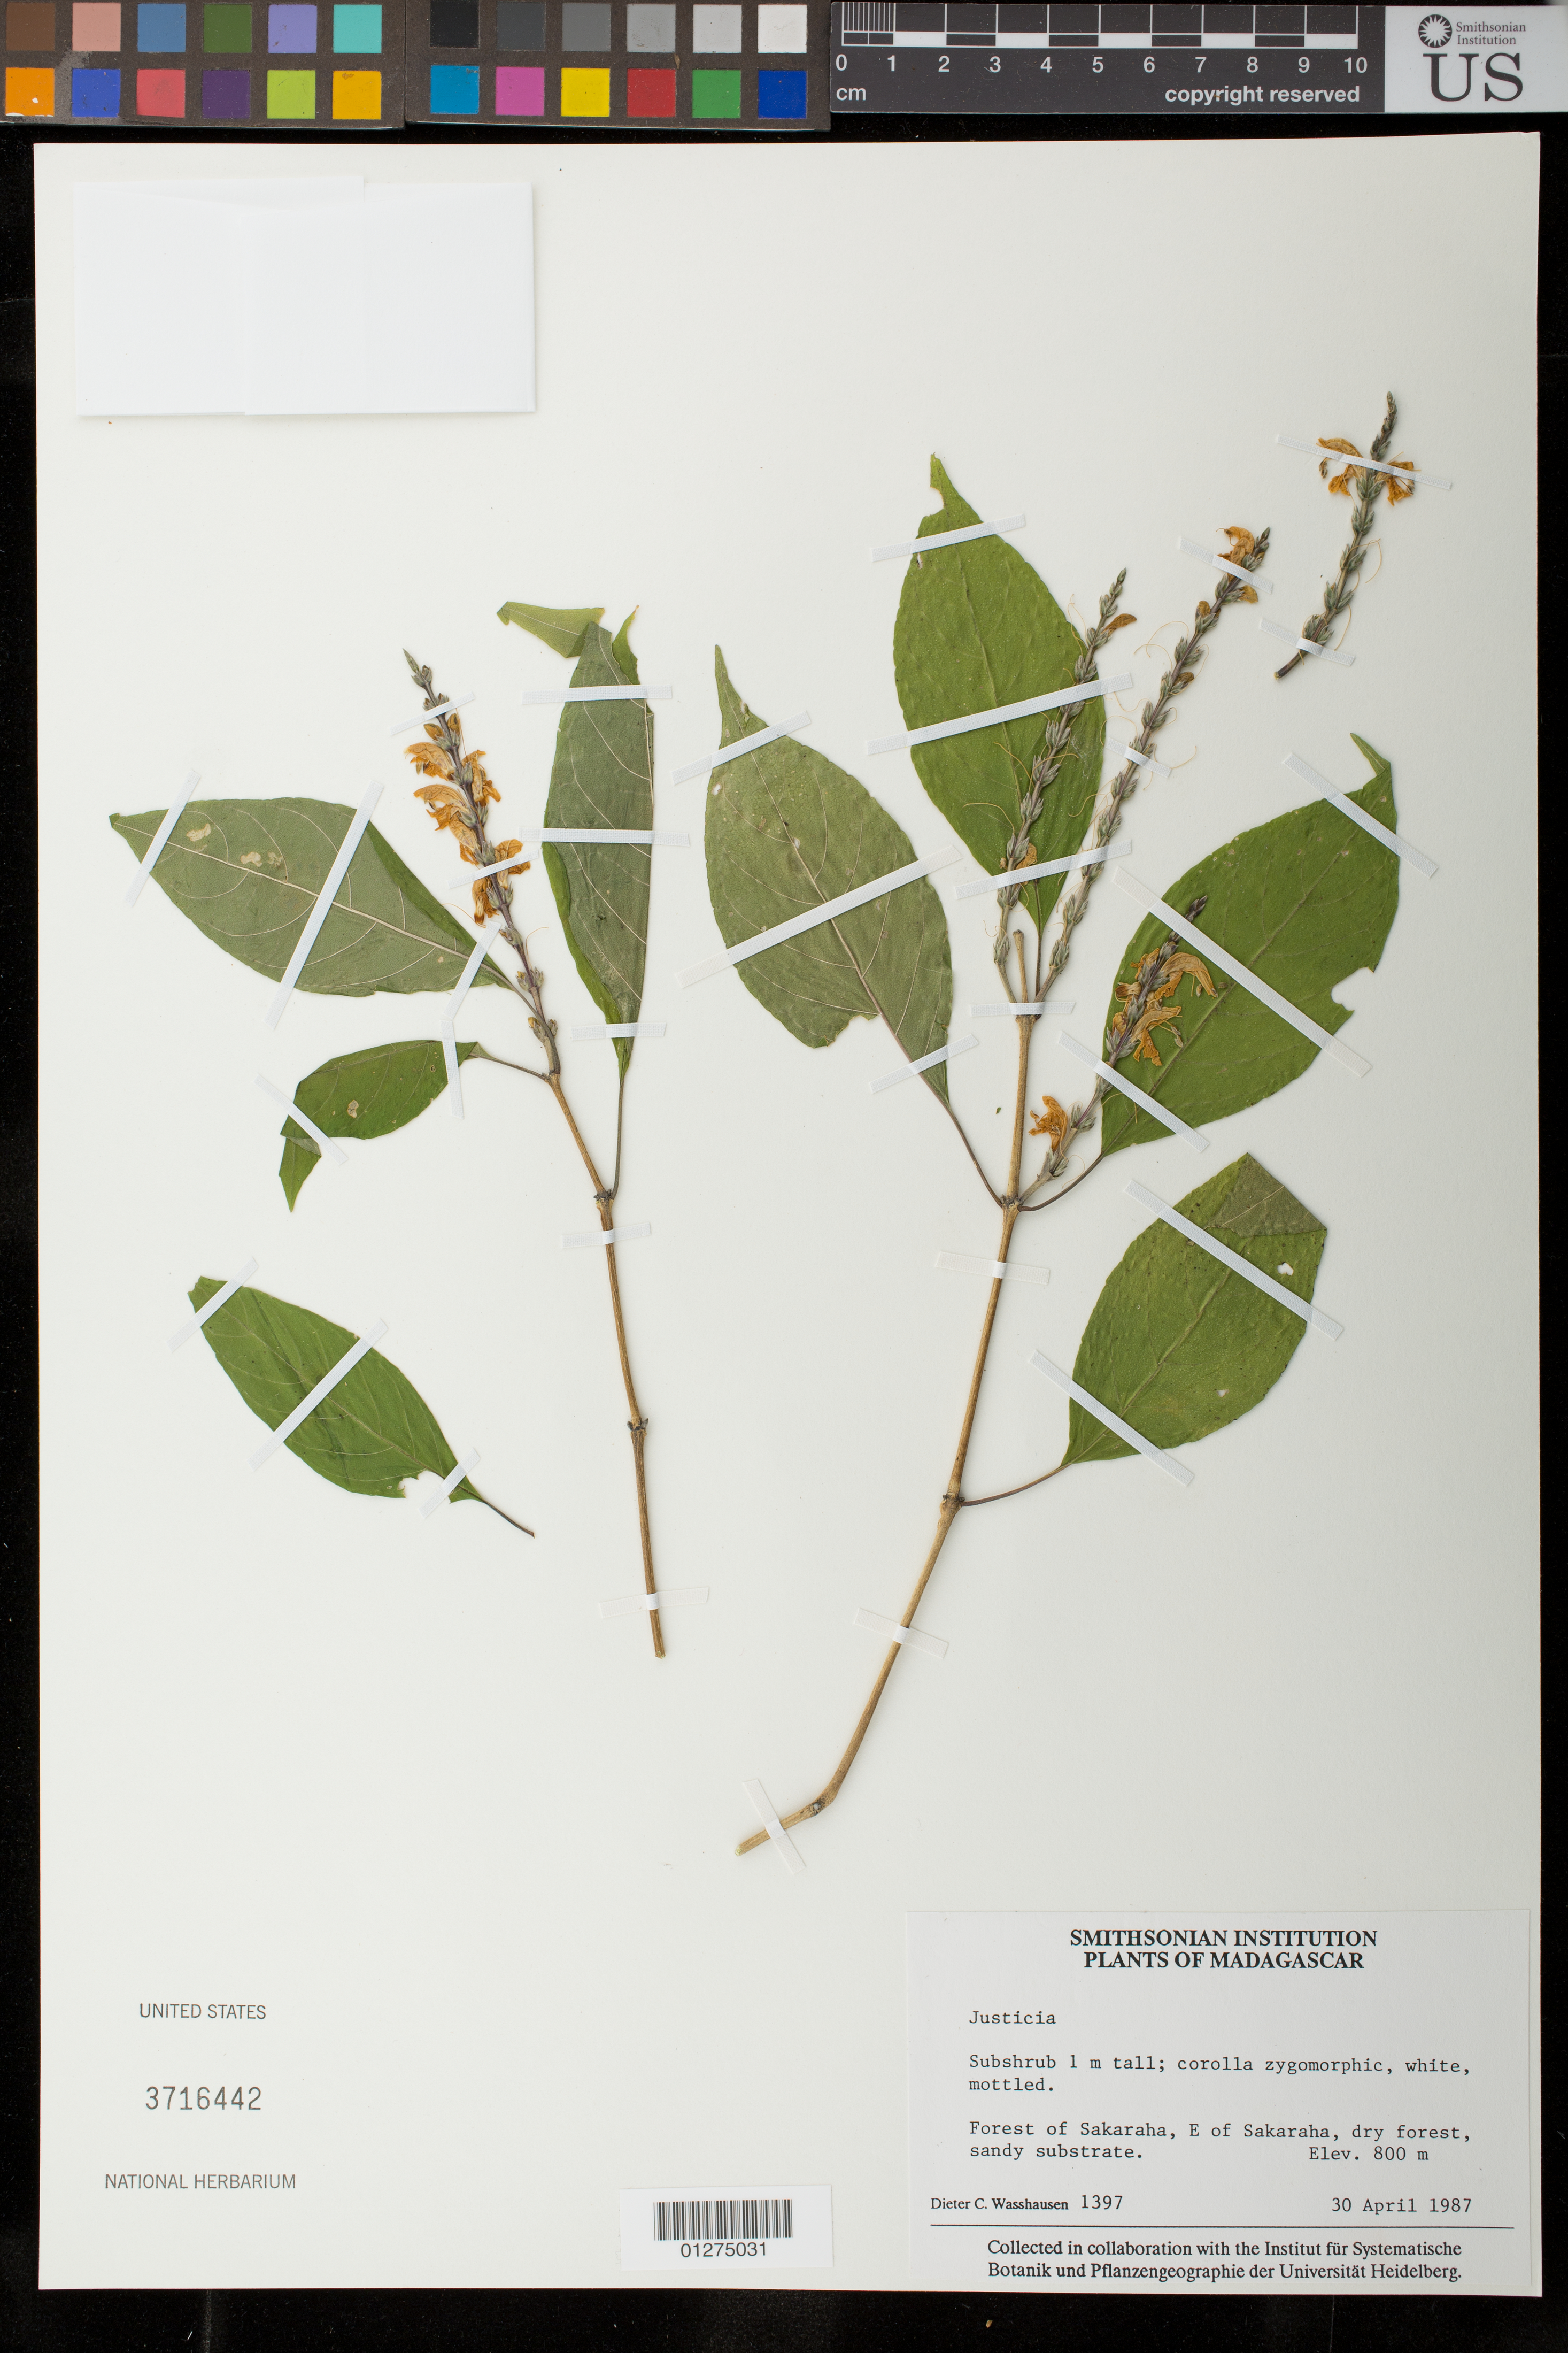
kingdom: Plantae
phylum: Tracheophyta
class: Magnoliopsida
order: Lamiales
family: Acanthaceae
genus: Justicia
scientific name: Justicia sp.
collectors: D. C. Wasshausen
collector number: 1397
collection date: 1987-04-30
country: Madagascar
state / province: Atsimo-Andrefana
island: Madagascar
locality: Forest of Sakaraha, E of Sakaraha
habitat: dry forest, sandy substrate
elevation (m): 800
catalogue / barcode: US 3716442